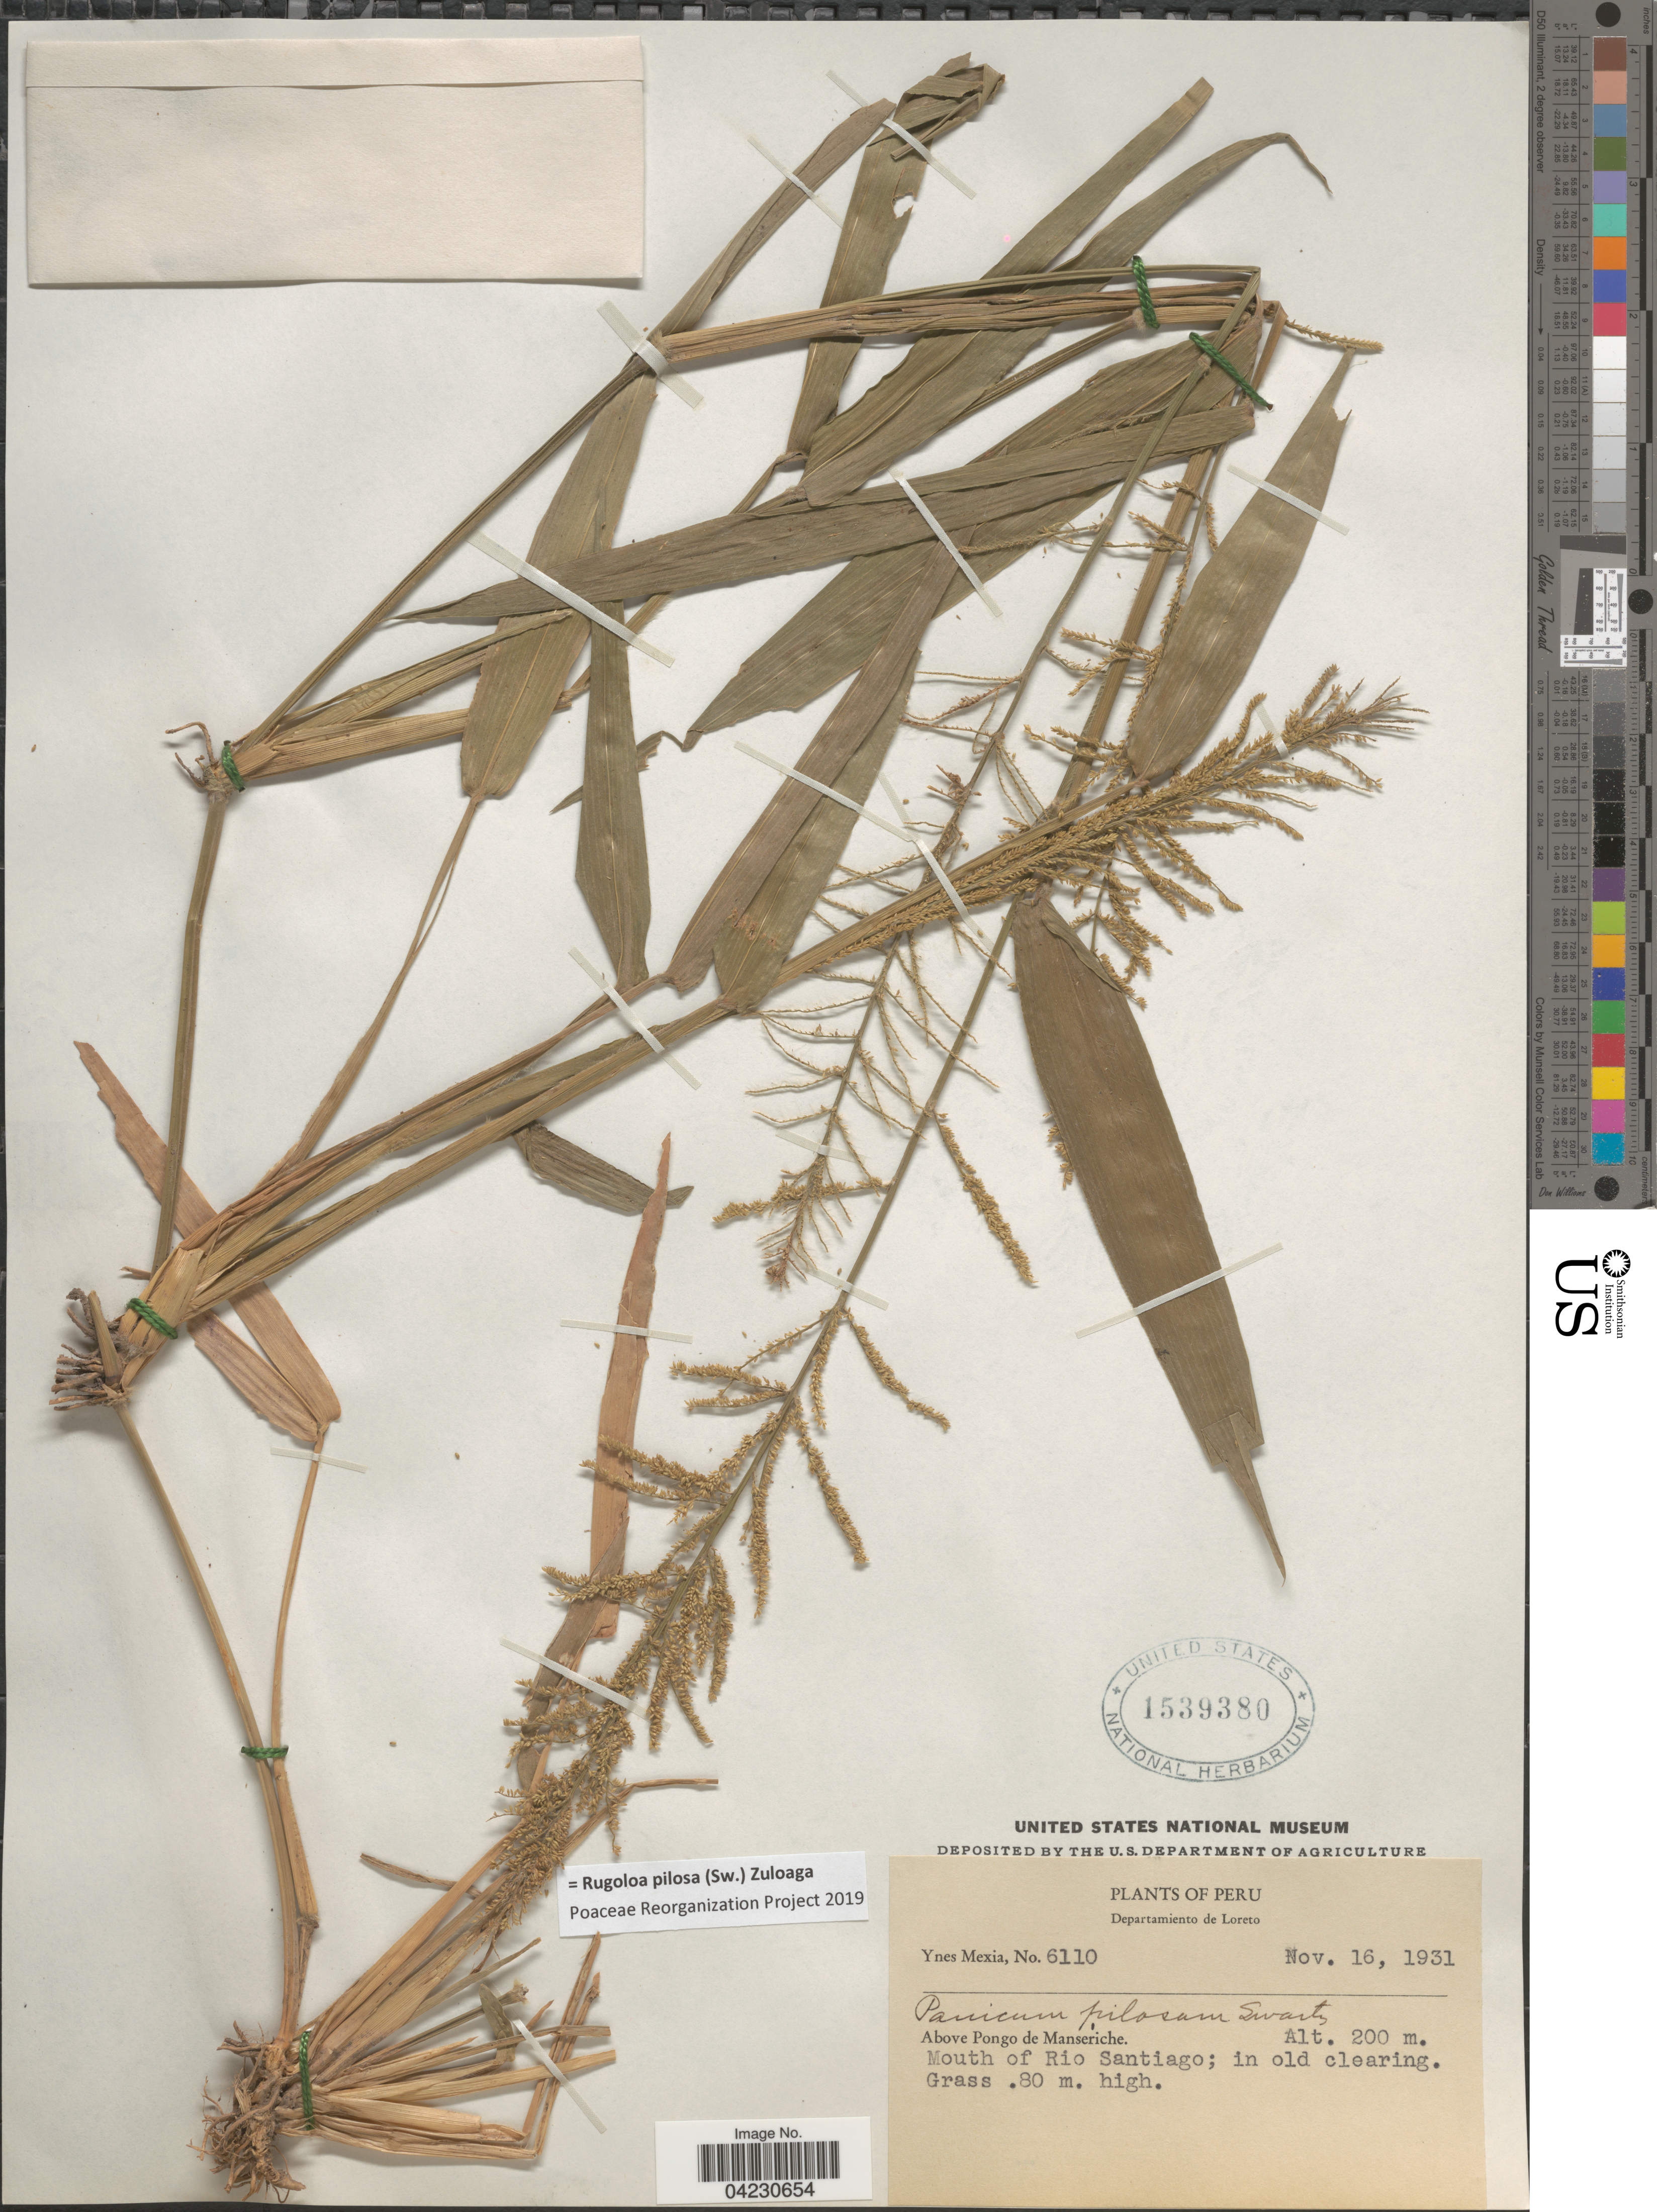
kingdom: Plantae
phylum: Tracheophyta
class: Liliopsida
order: Poales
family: Poaceae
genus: Rugoloa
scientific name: Rugoloa pilosa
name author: (Sw.) Zuloaga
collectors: Y. Mexia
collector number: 6110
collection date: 1931-11-16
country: Peru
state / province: Loreto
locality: Departamiento de Loreto. Above Pongo de Manseriche. Mouth of Rio Santiago.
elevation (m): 200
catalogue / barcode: US 1539380